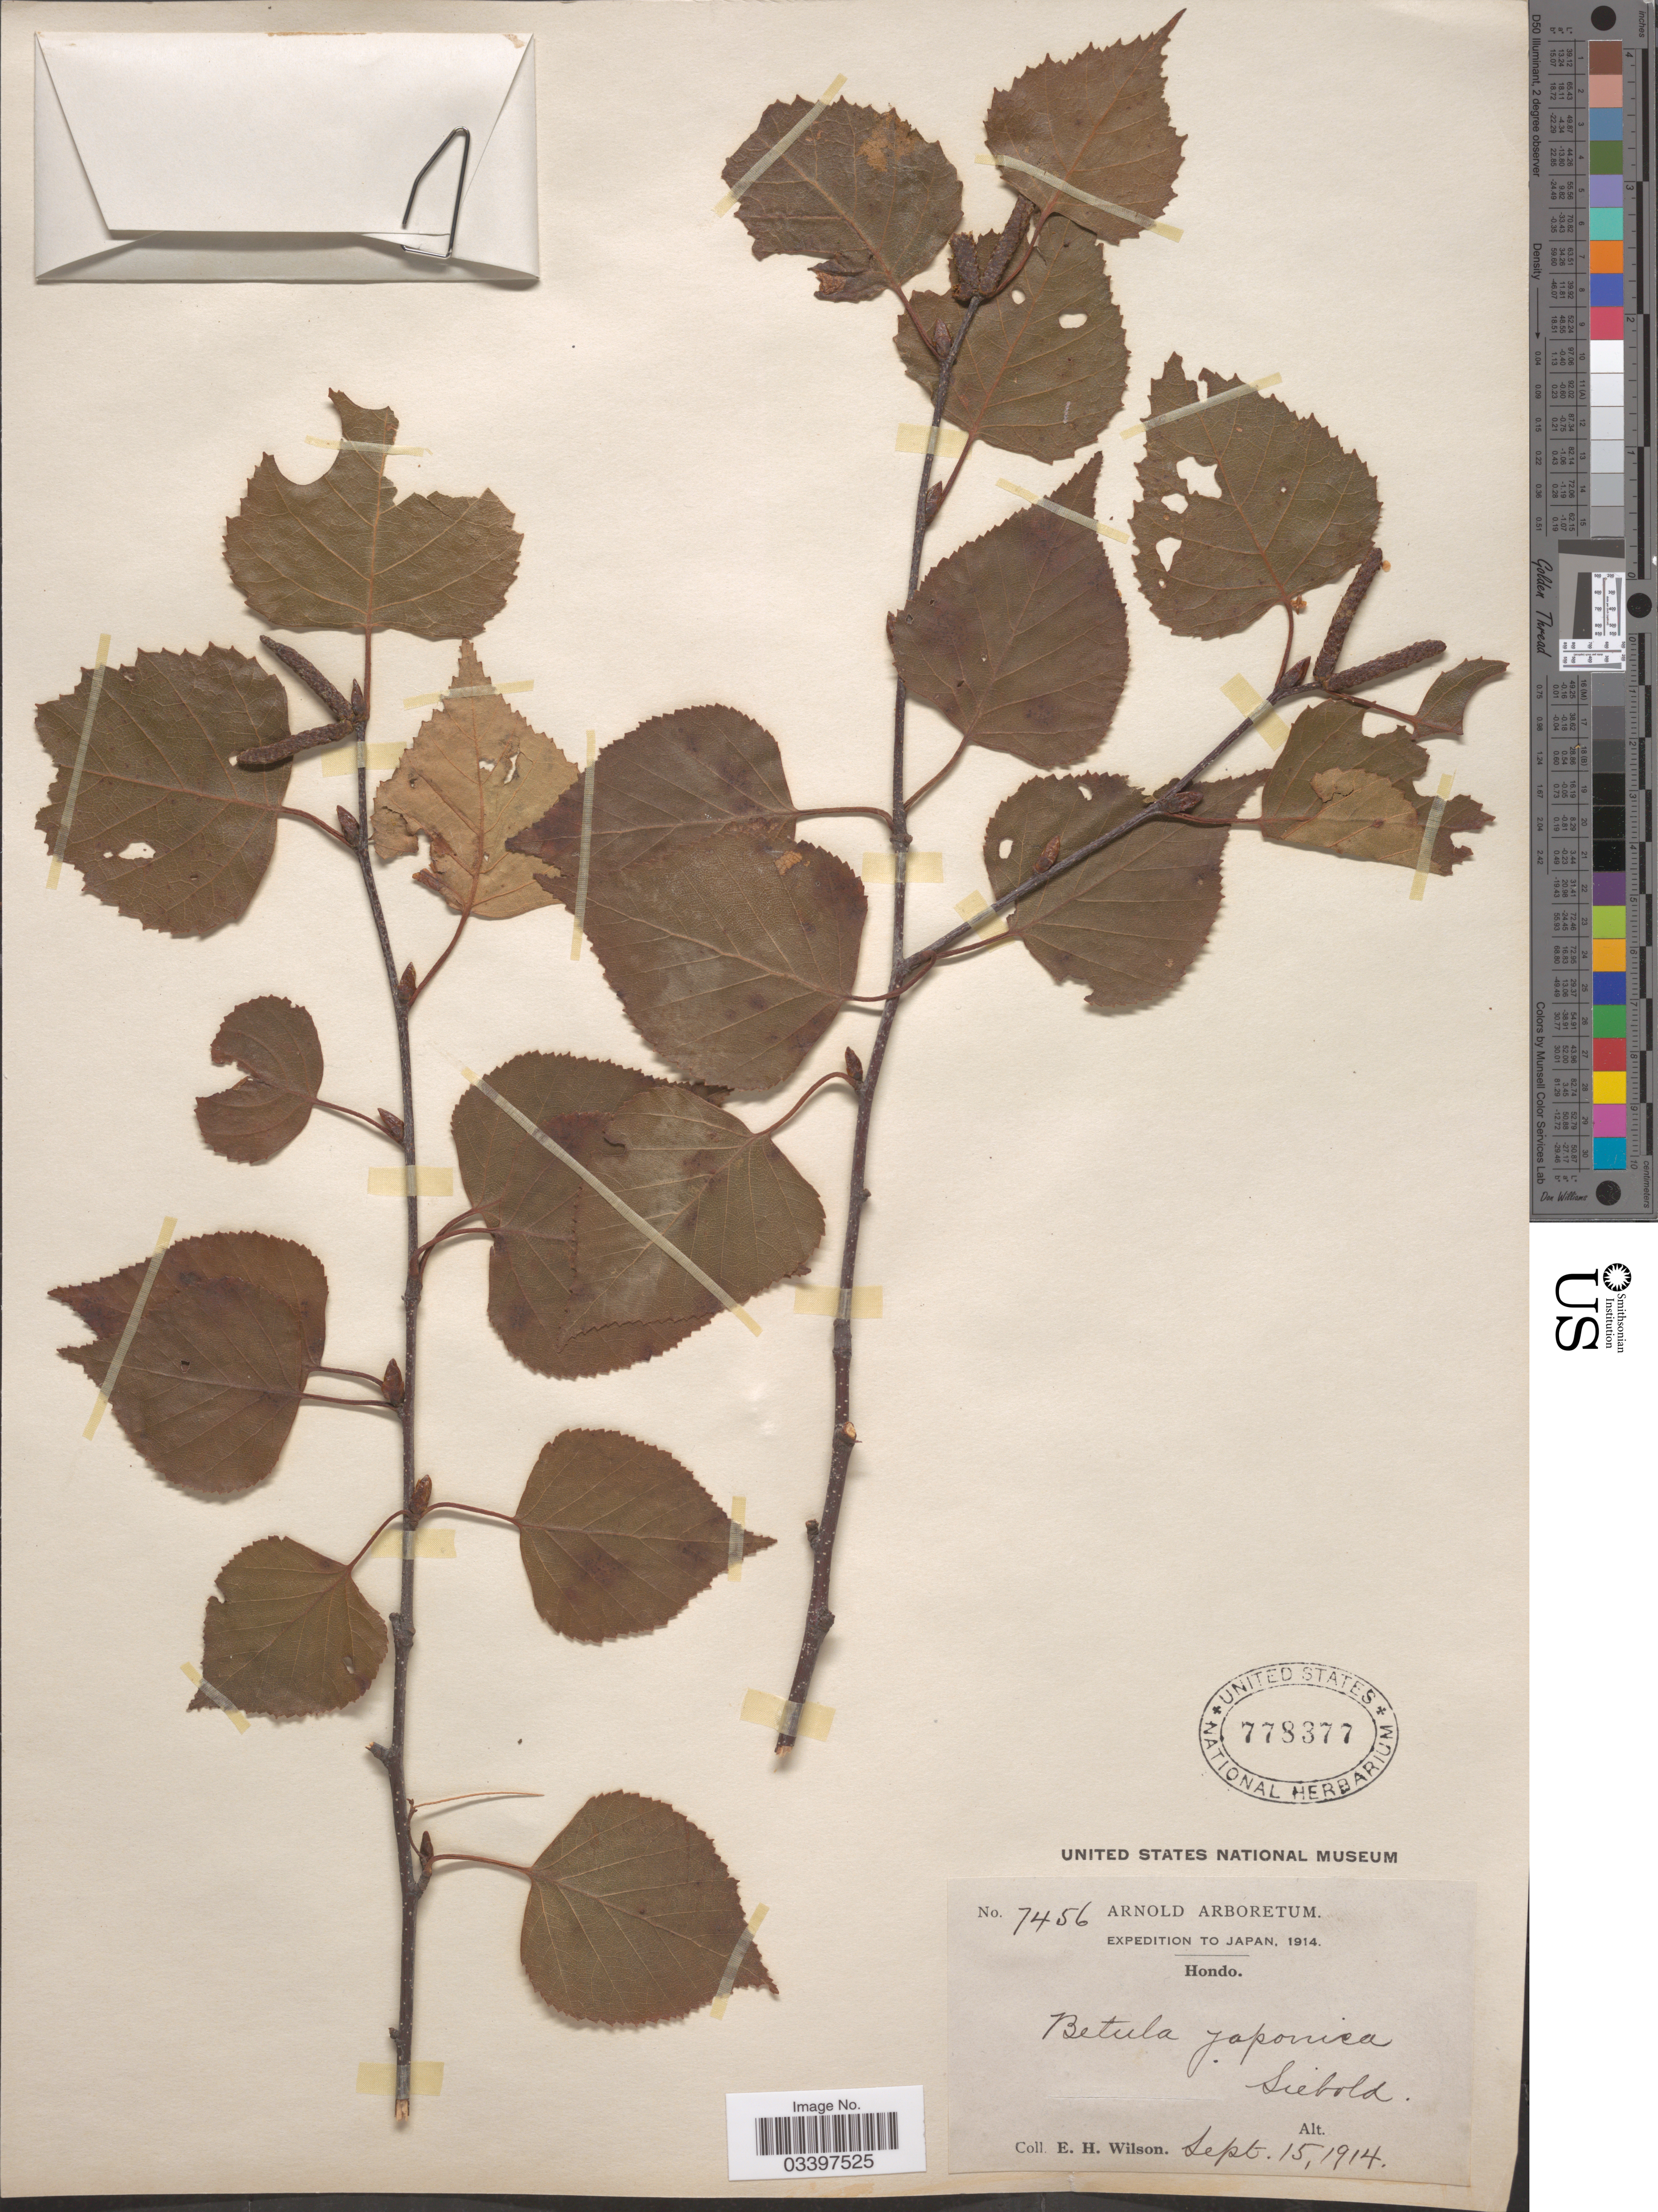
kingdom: Plantae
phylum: Tracheophyta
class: Magnoliopsida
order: Fagales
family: Betulaceae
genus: Betula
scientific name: Betula platyphylla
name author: Sukaczev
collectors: E. Wilson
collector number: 7456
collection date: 1914-09-15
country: Japan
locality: Hondo.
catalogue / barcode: US 778377